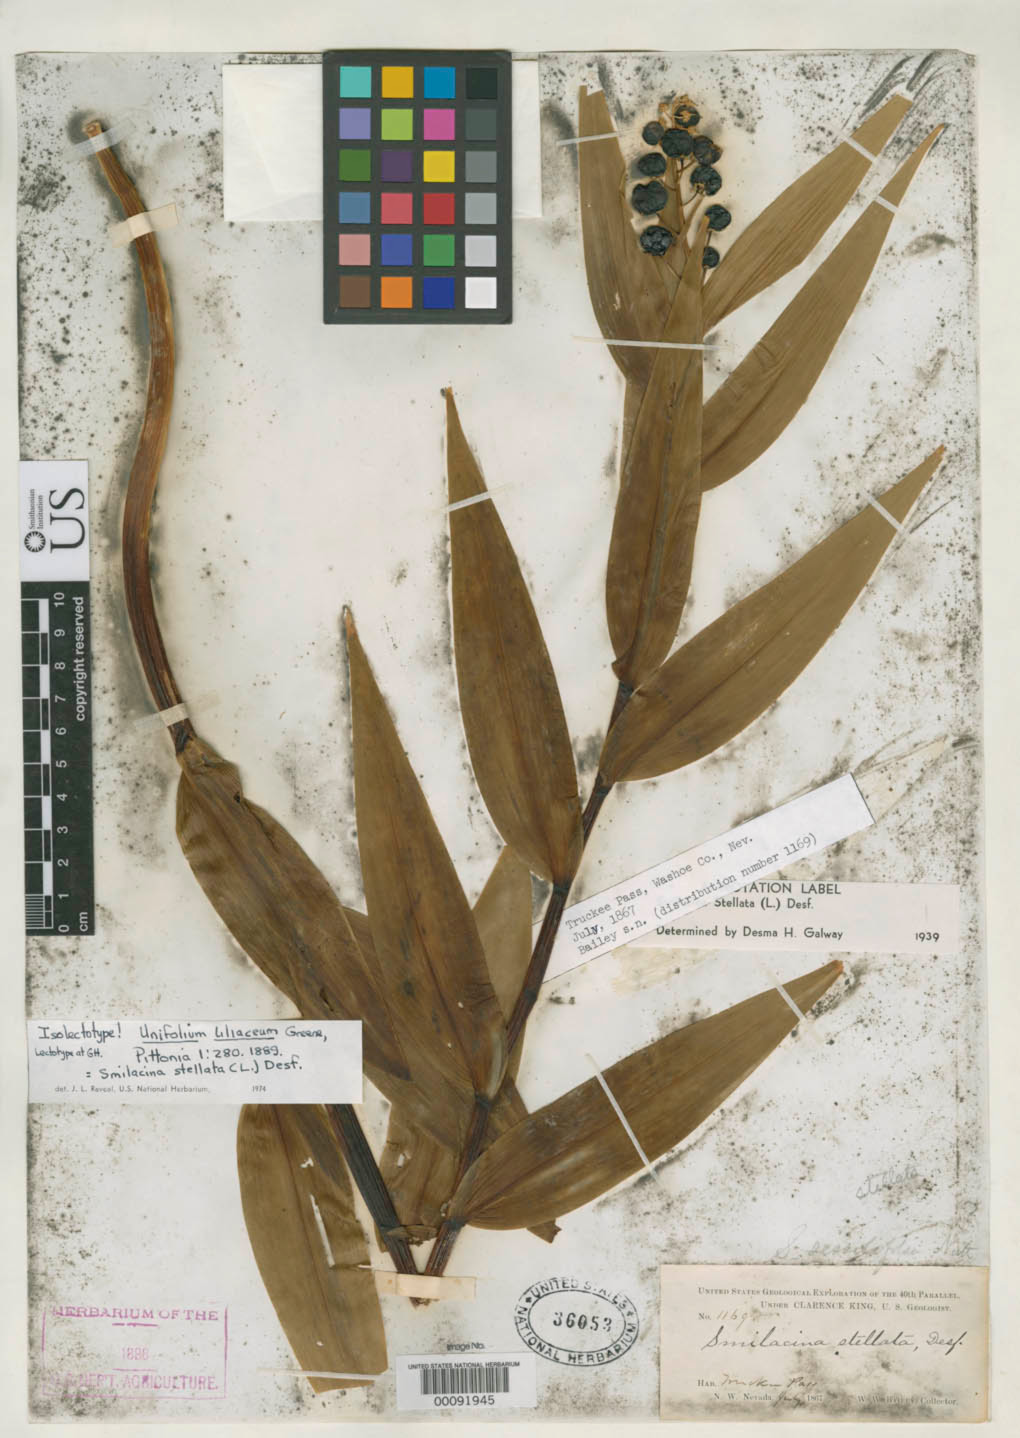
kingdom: Plantae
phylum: Tracheophyta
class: Liliopsida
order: Asparagales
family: Asparagaceae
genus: Unifolium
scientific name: Unifolium liliaceum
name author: Greene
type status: Isolectotype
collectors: W. W. Bailey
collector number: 1169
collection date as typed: Jul 1867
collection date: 1867-07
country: United States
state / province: Nevada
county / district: Washoe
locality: Truckee Pass.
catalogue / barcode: US 36053